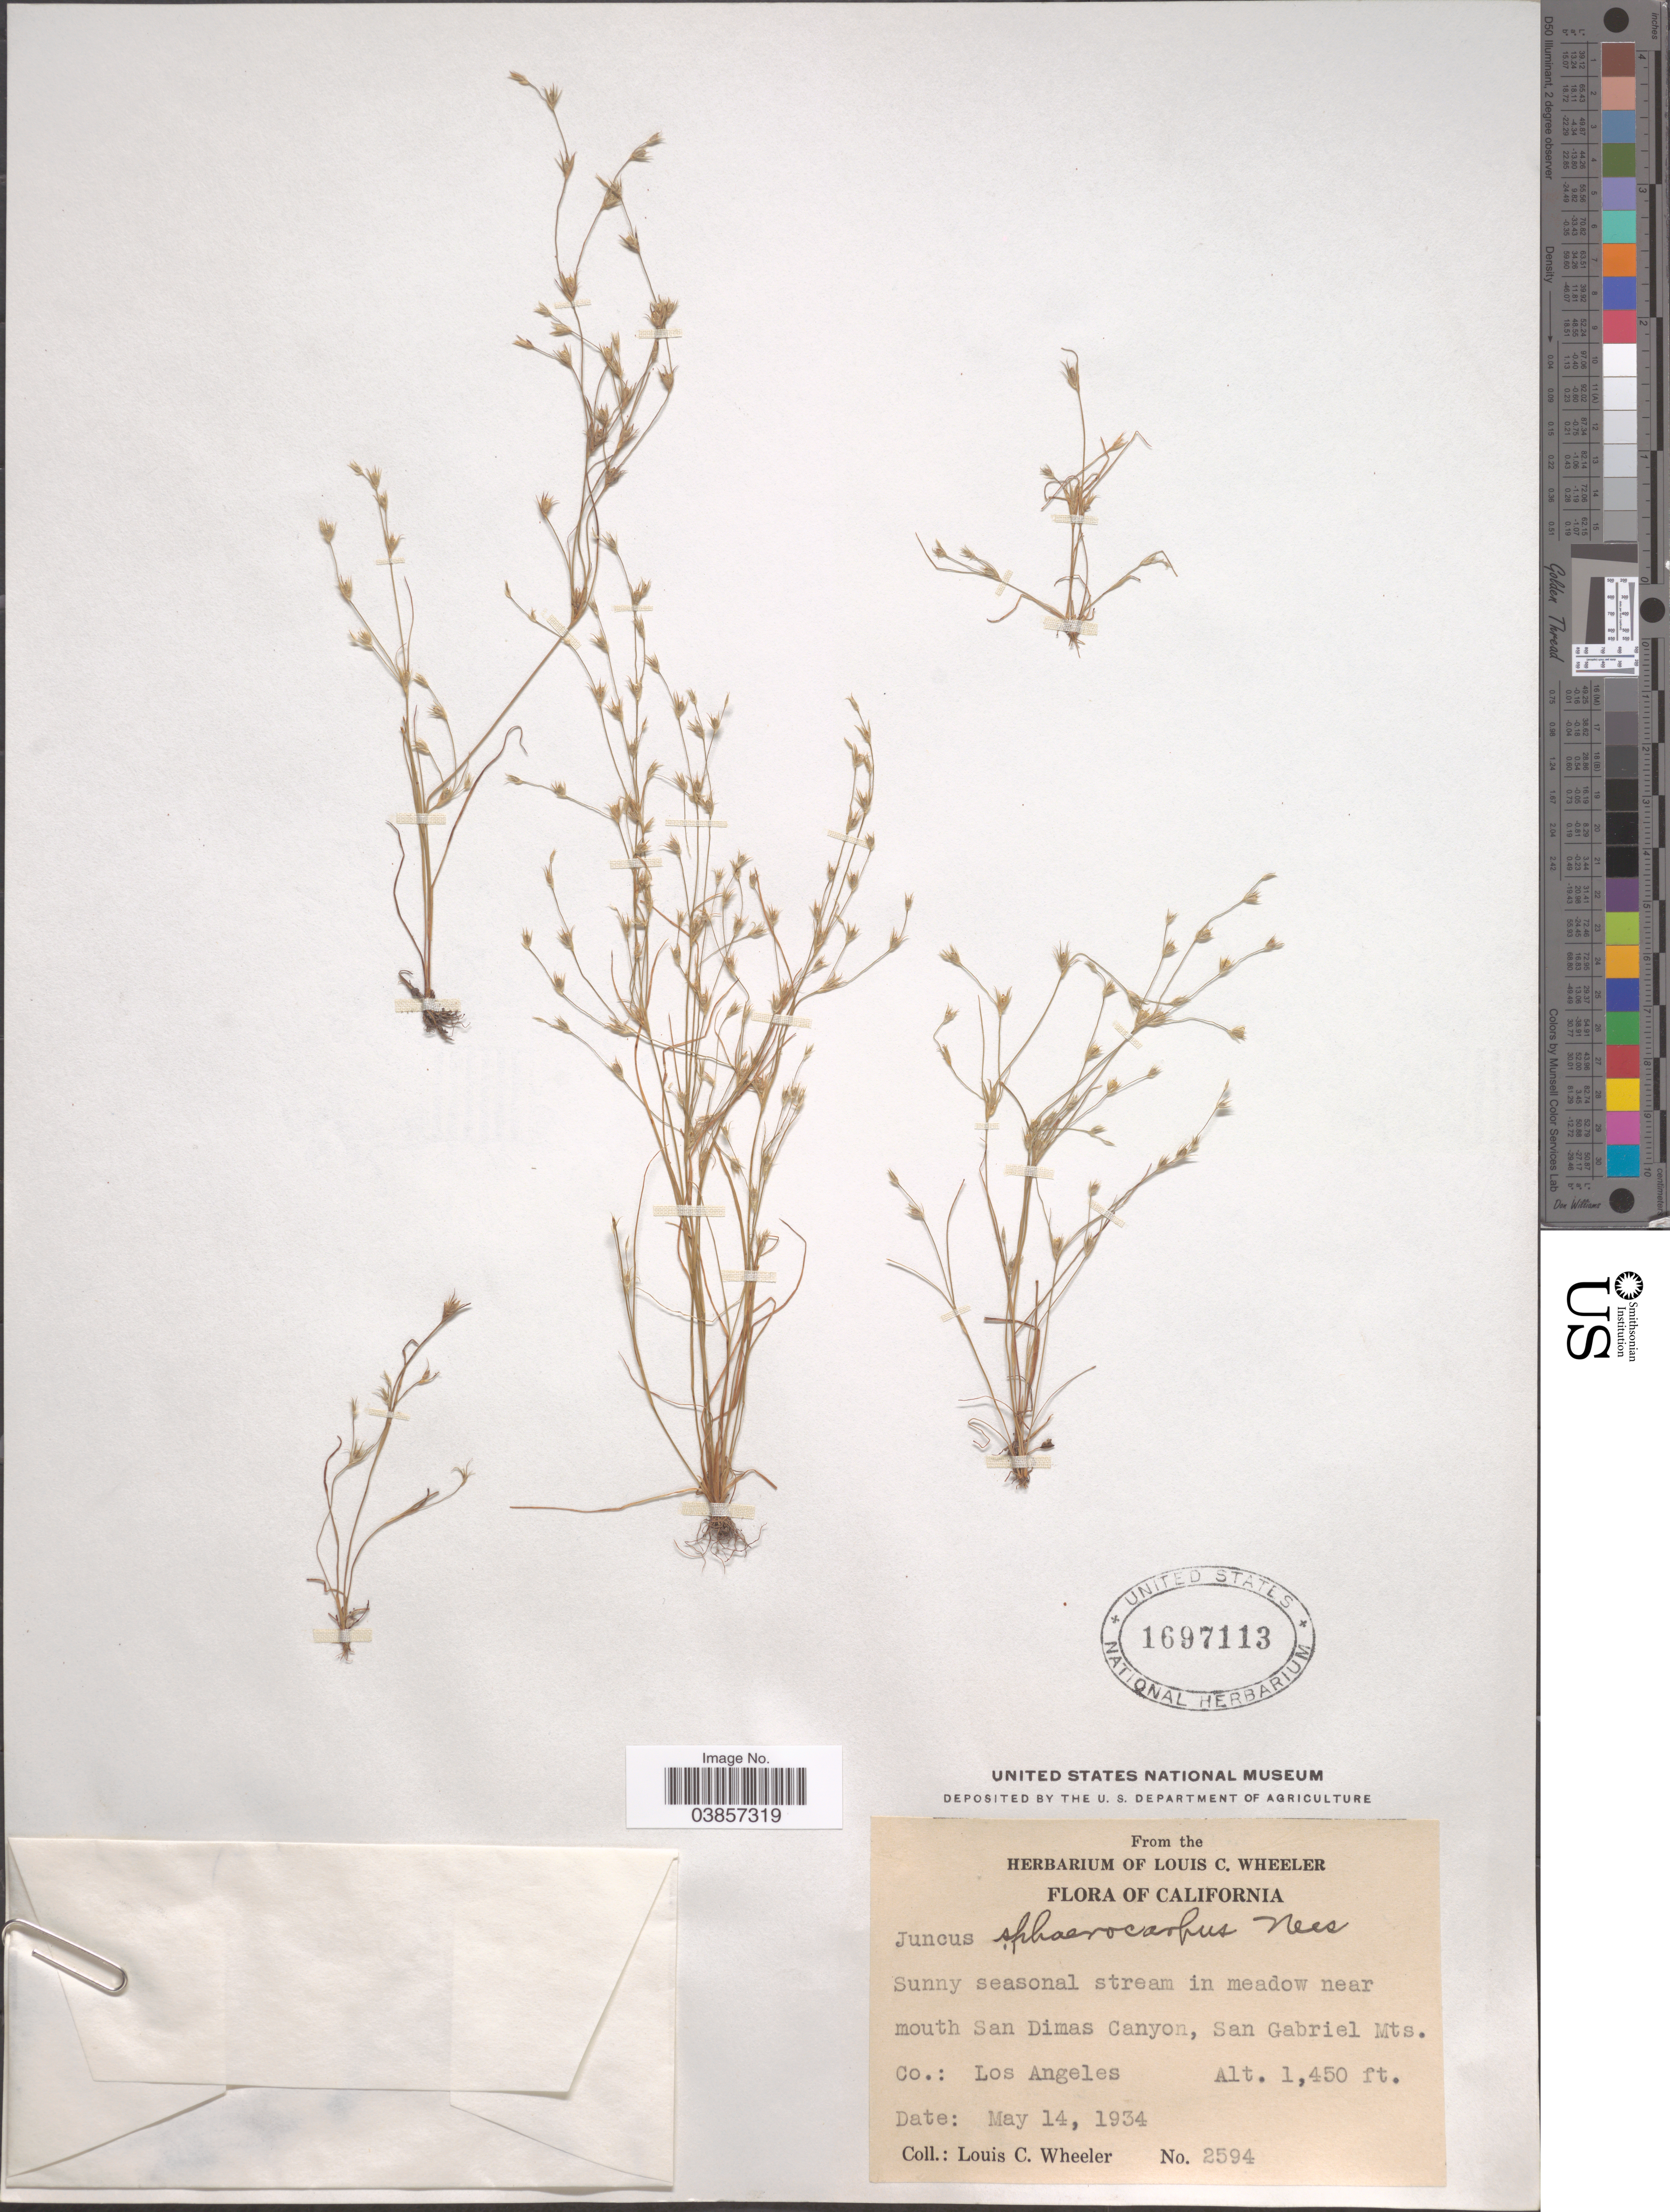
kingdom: Plantae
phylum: Tracheophyta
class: Liliopsida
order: Poales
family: Juncaceae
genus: Juncus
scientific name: Juncus sphaerocarpus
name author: Nees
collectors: L. C. Wheeler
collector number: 2594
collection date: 1934-05-14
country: United States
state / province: California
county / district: Los Angeles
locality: Sunny seasonal stream in meadow near mouth San Dimas Canyon, San Gabriel Mts. Co.: Los Angeles.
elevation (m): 442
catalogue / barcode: US 1697113